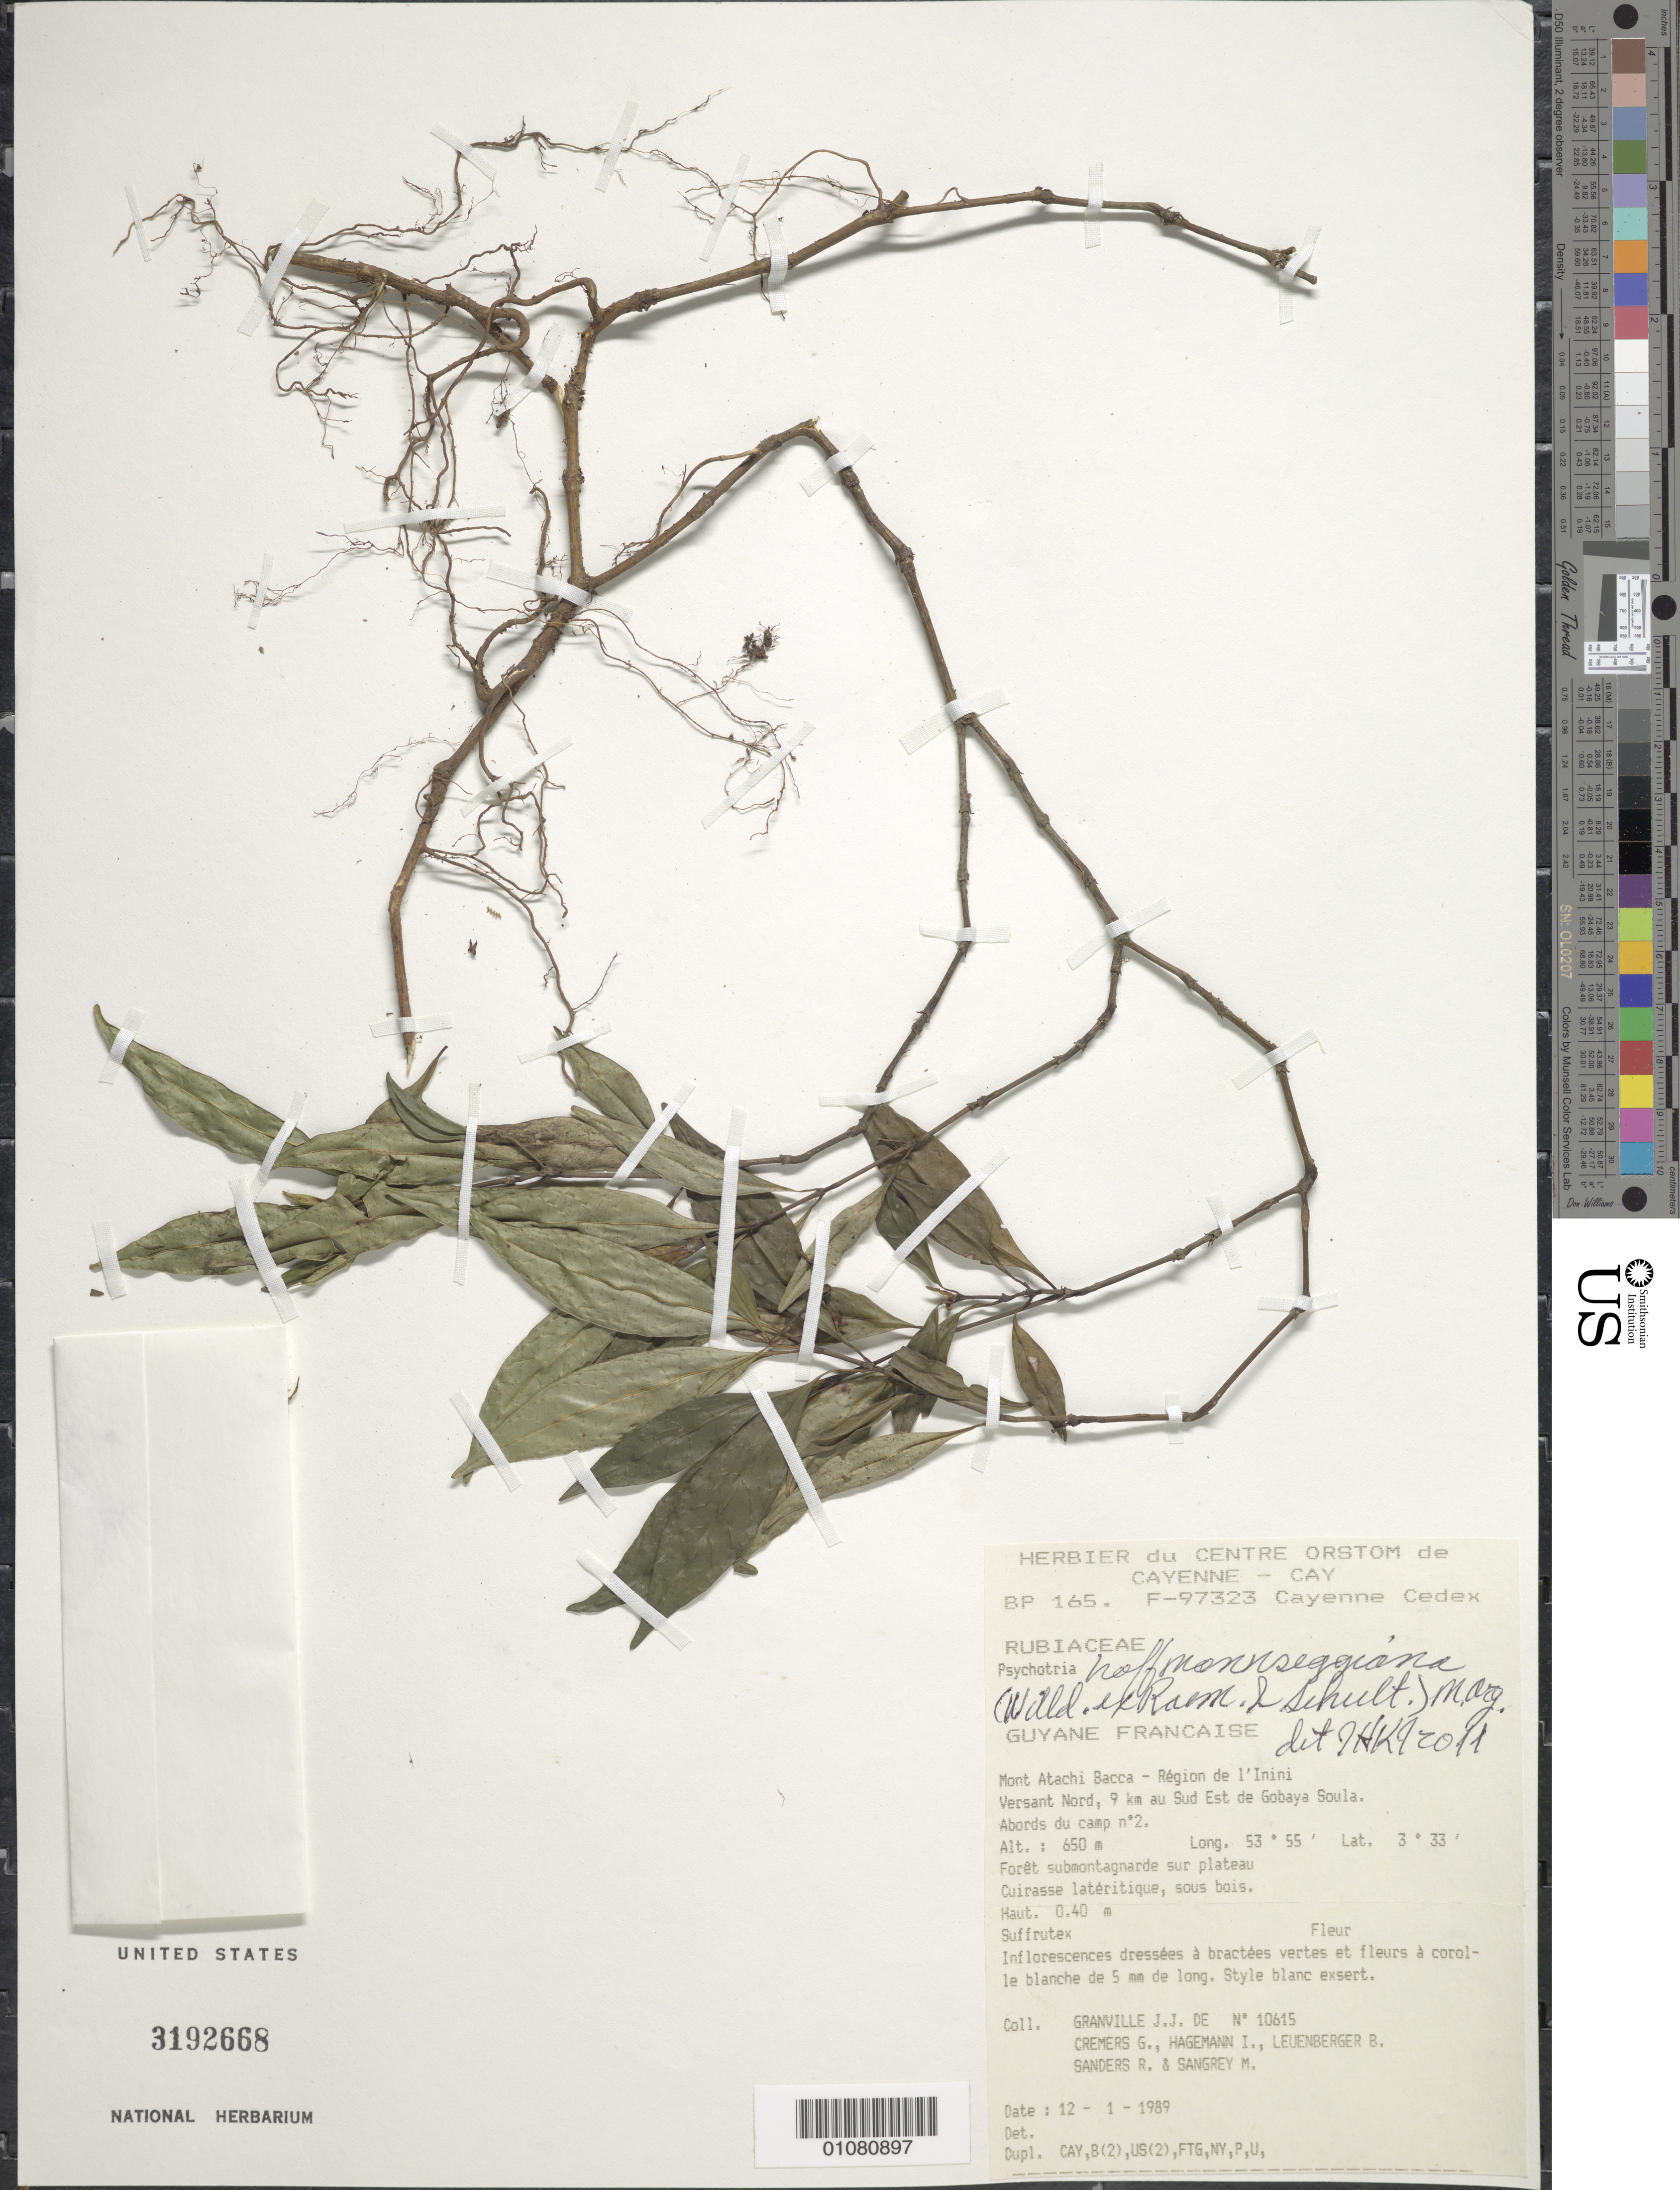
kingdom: Plantae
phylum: Tracheophyta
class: Magnoliopsida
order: Gentianales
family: Rubiaceae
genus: Palicourea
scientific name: Palicourea hoffmannseggiana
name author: (Roem. & Schult.) Borhidi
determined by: Kirkbride, J. H., Jr.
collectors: J.-J. de Granville, G. Cremers, J. Hagemann, B. E. Leuenberger, R. Sanders & M. S. Sangrey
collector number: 10615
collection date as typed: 12-Jan-89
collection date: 1989-01-12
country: French Guiana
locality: Mont Atachi Bacca, région de l'Inini. Versant Nord, 9km au Sud Est de Gobaya Soula. Abords du camp no. 2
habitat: Foret submontagnarde sur plateau. Cuirasse lateritique en sous bois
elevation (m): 650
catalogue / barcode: US 3192668